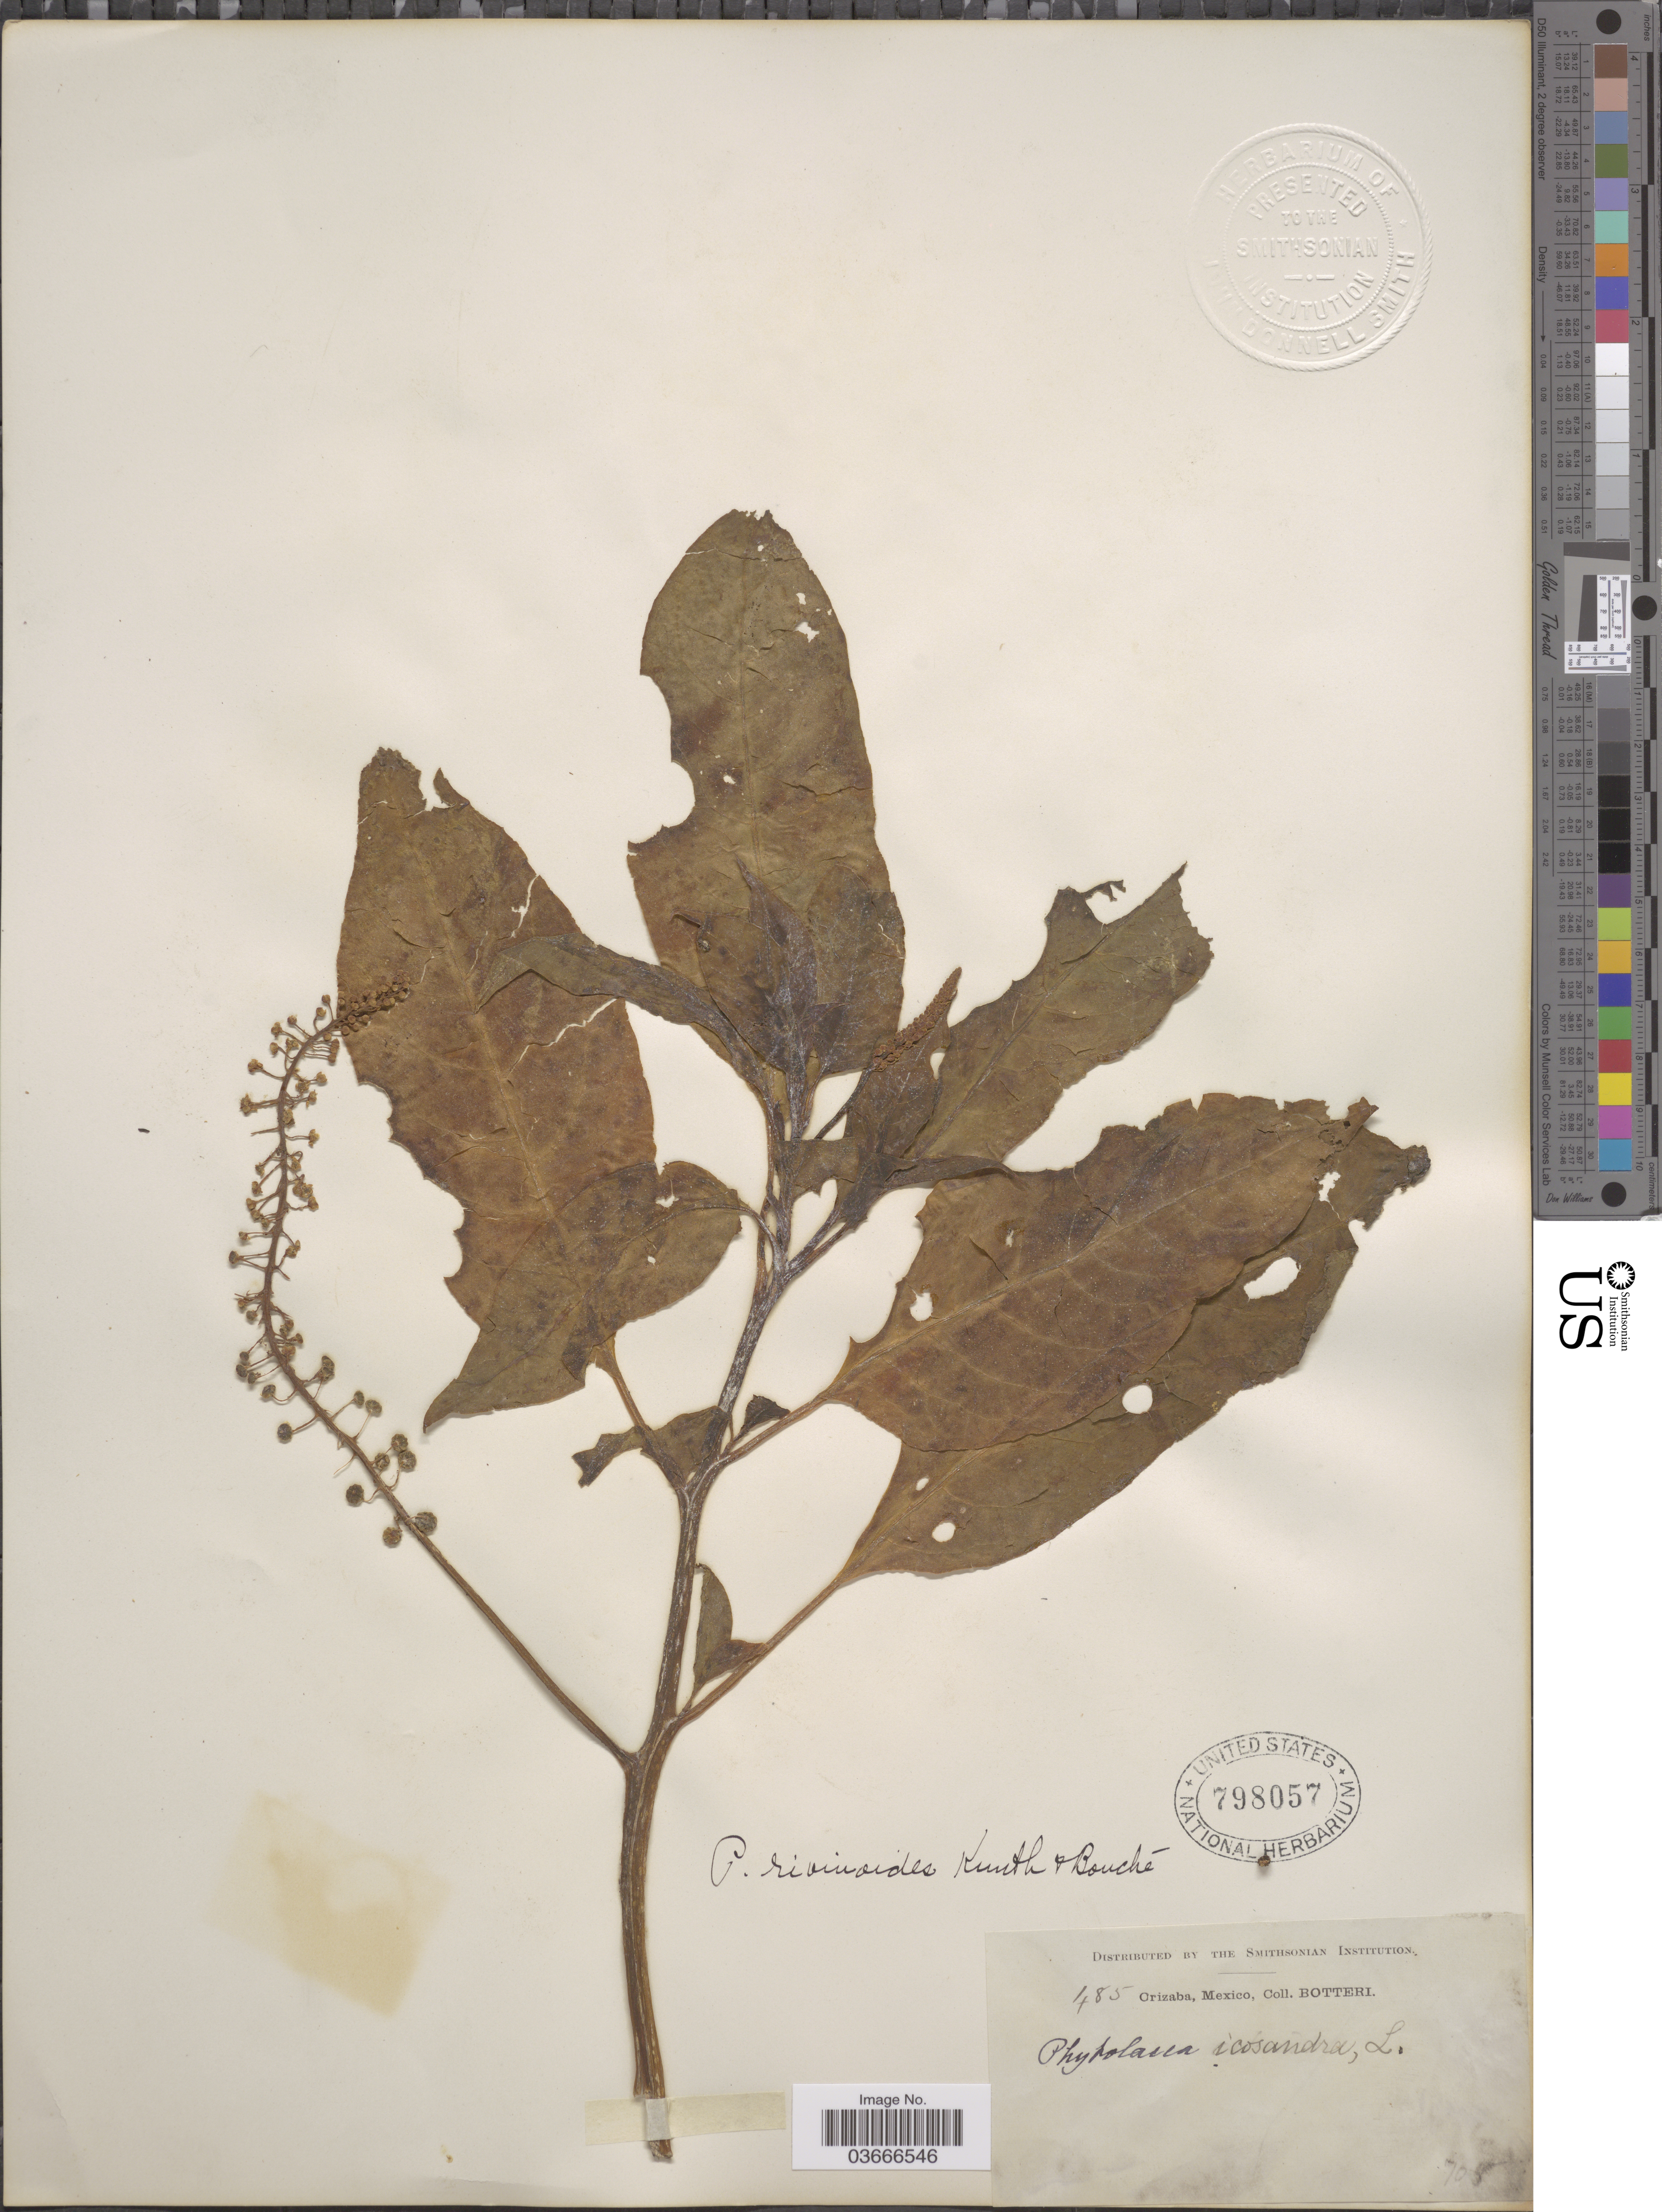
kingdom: Plantae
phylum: Tracheophyta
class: Magnoliopsida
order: Caryophyllales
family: Phytolaccaceae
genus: Phytolacca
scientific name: Phytolacca rivinoides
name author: Kunth & C.D. Bouché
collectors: -. Botteri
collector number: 485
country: Mexico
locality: Orizaba.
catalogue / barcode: US 798057